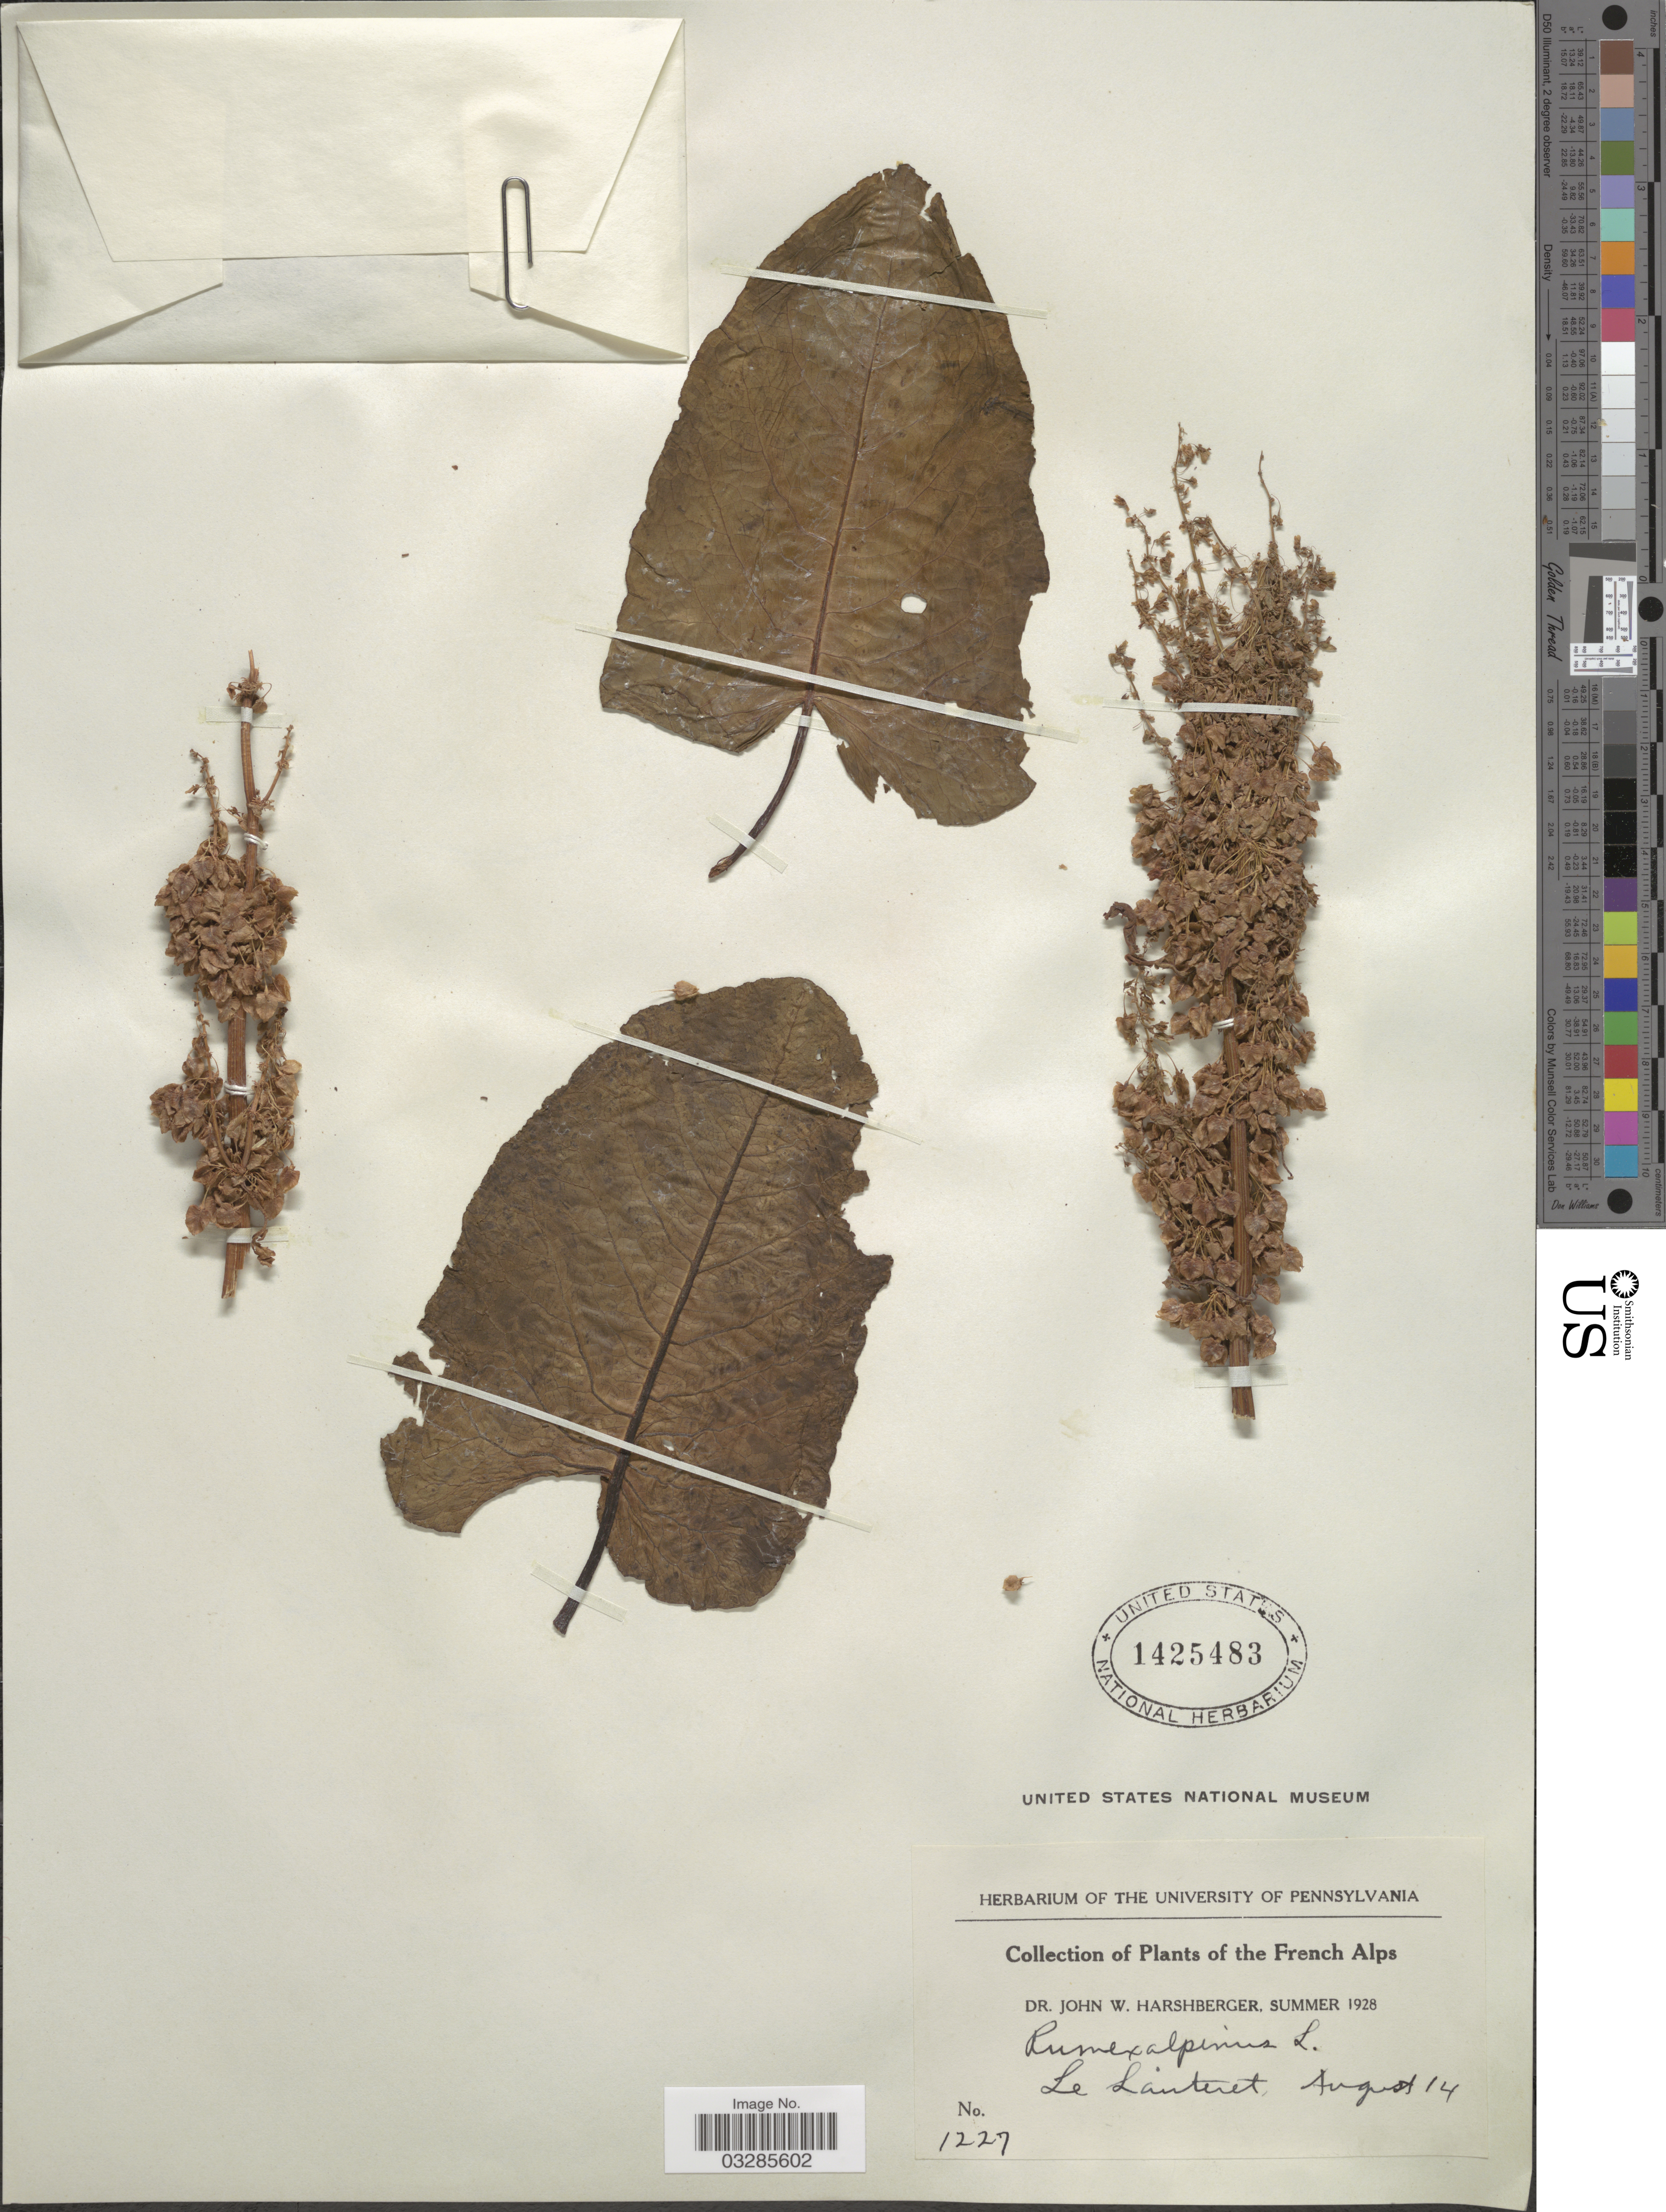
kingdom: Plantae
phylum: Tracheophyta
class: Magnoliopsida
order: Caryophyllales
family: Polygonaceae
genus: Rumex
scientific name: Rumex alpinus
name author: L.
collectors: J. W. Harshberger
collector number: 1227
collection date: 1928-08-14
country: France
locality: French Alps. Le Lauteret.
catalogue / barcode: US 1425483